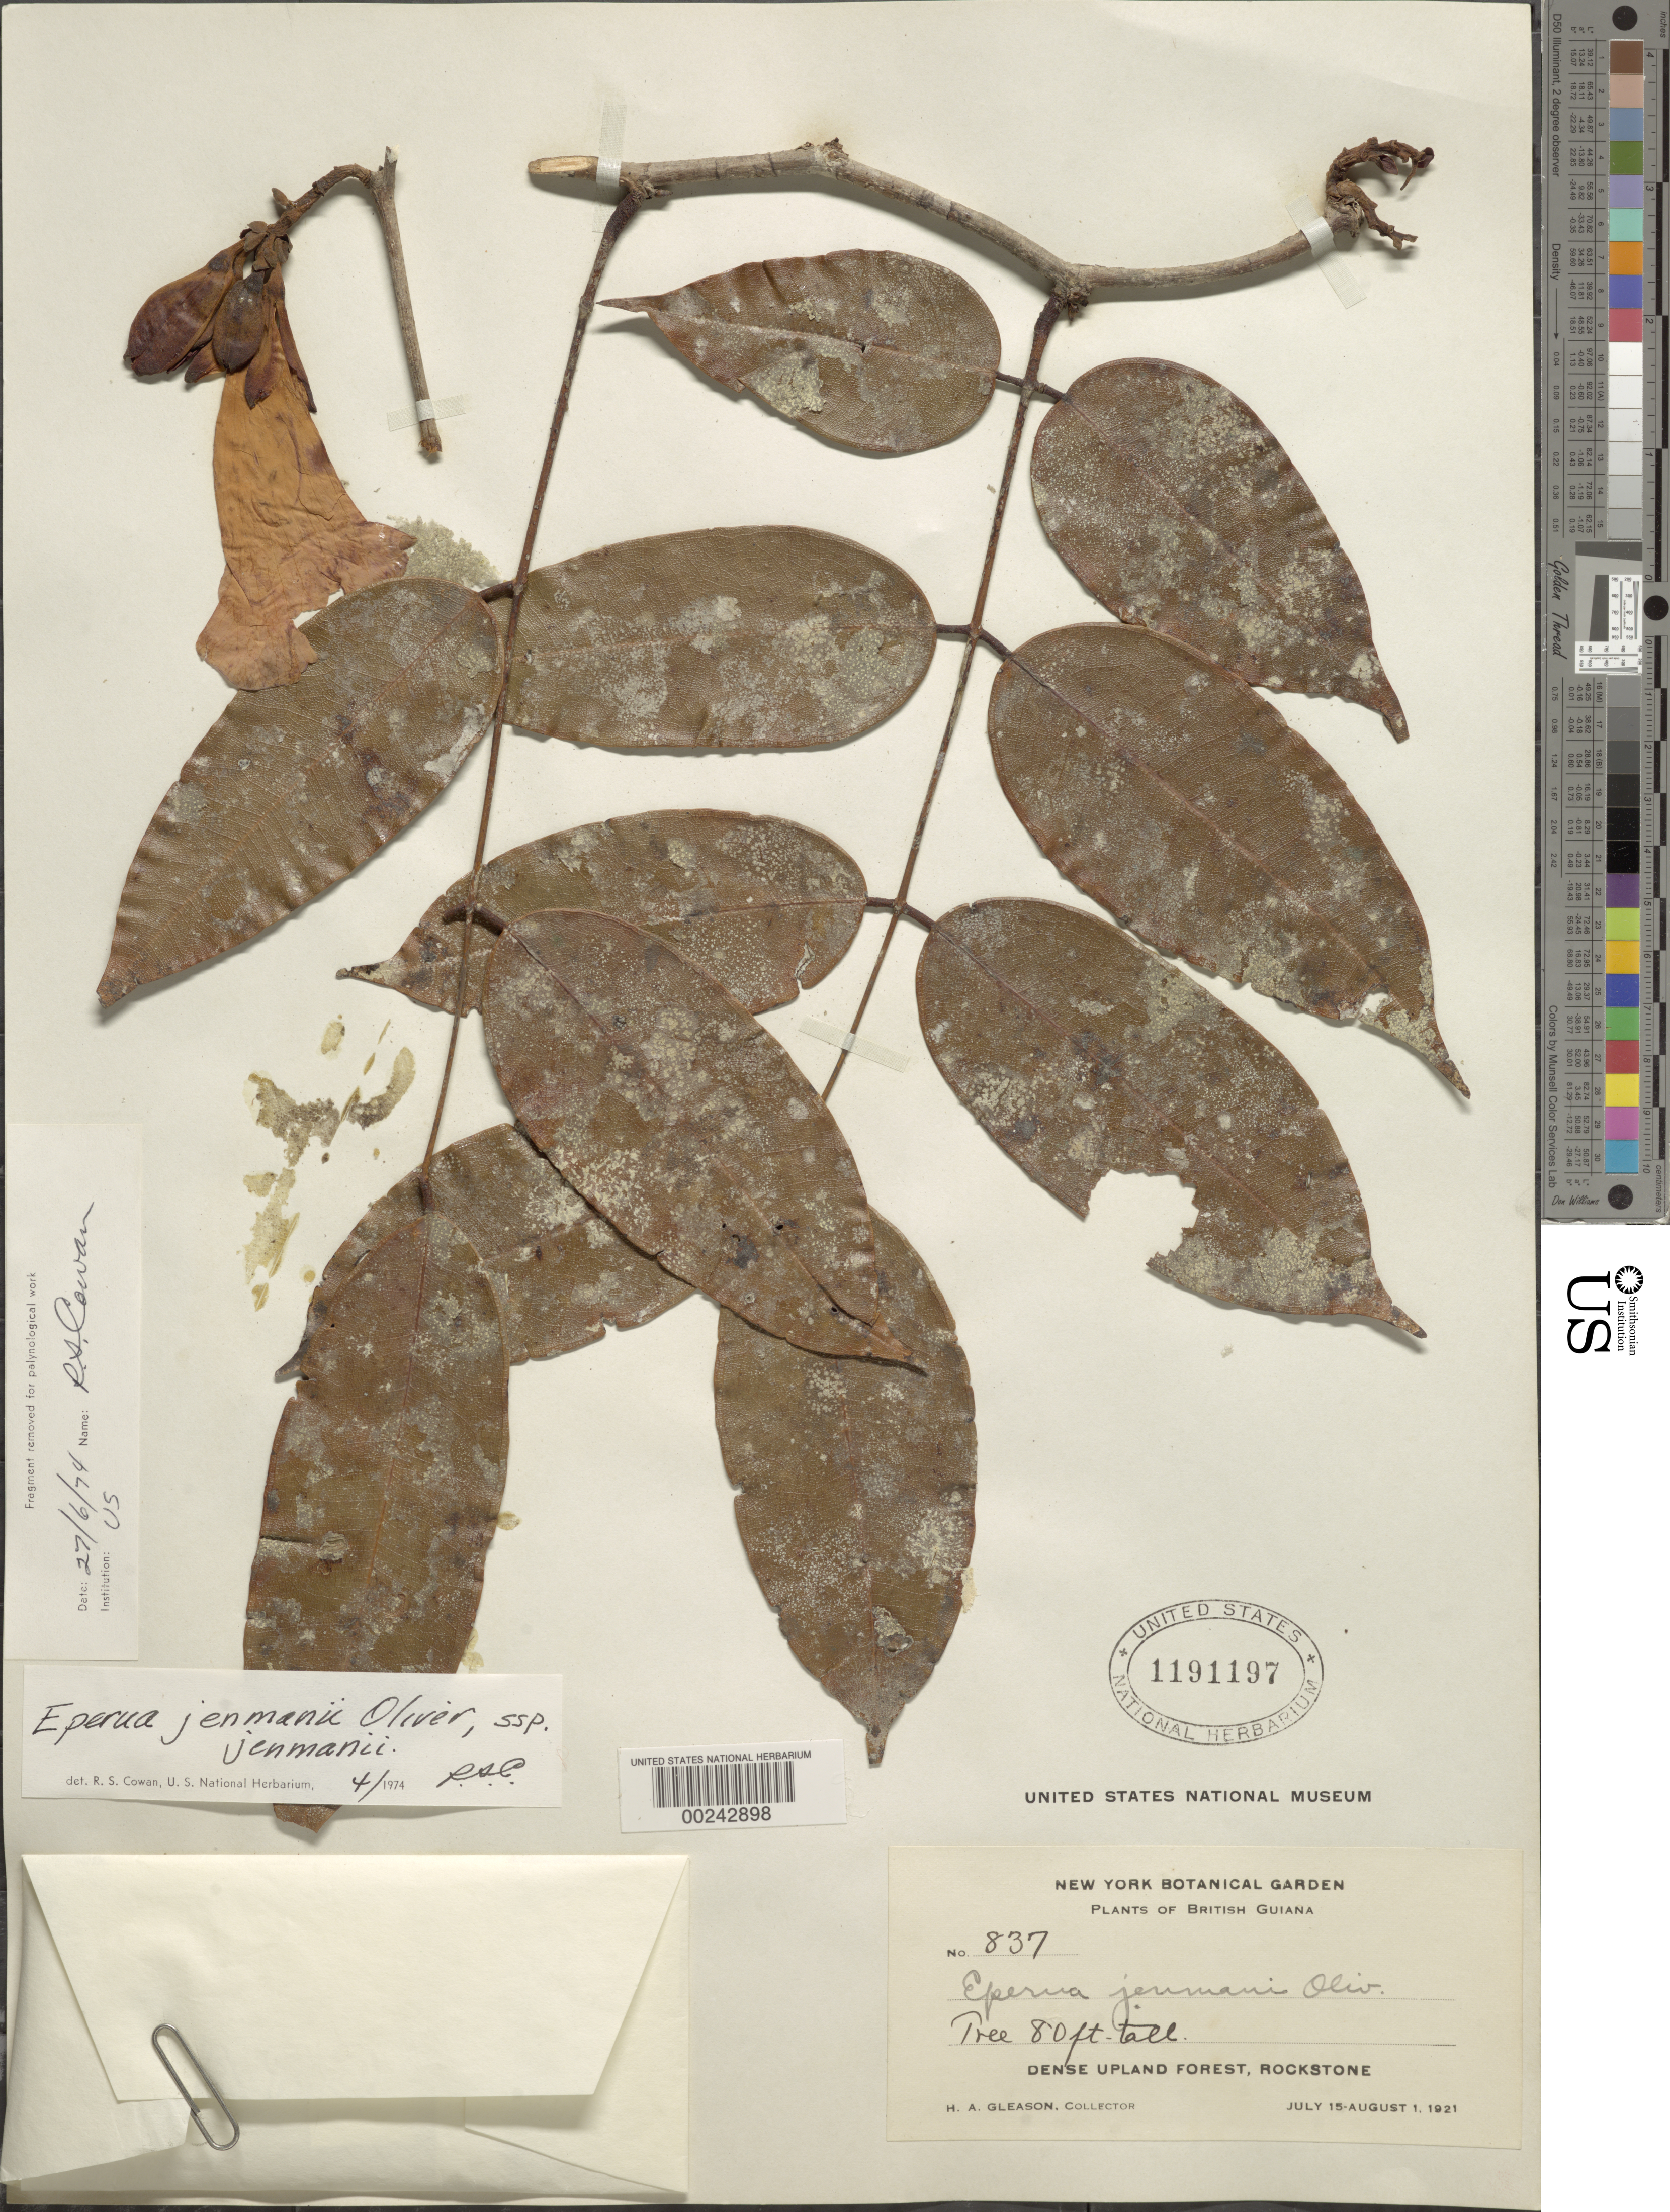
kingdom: Plantae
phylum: Tracheophyta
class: Magnoliopsida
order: Fabales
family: Fabaceae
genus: Eperua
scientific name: Eperua jenmanii subsp. jenmanii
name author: Oliv.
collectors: H. A. Gleason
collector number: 837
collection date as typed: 15 Jul 1921 to 01 Aug 1921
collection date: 1921-07-15/1921-08-01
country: Guyana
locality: Rockstone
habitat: Dense upland forest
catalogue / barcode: US 1191197